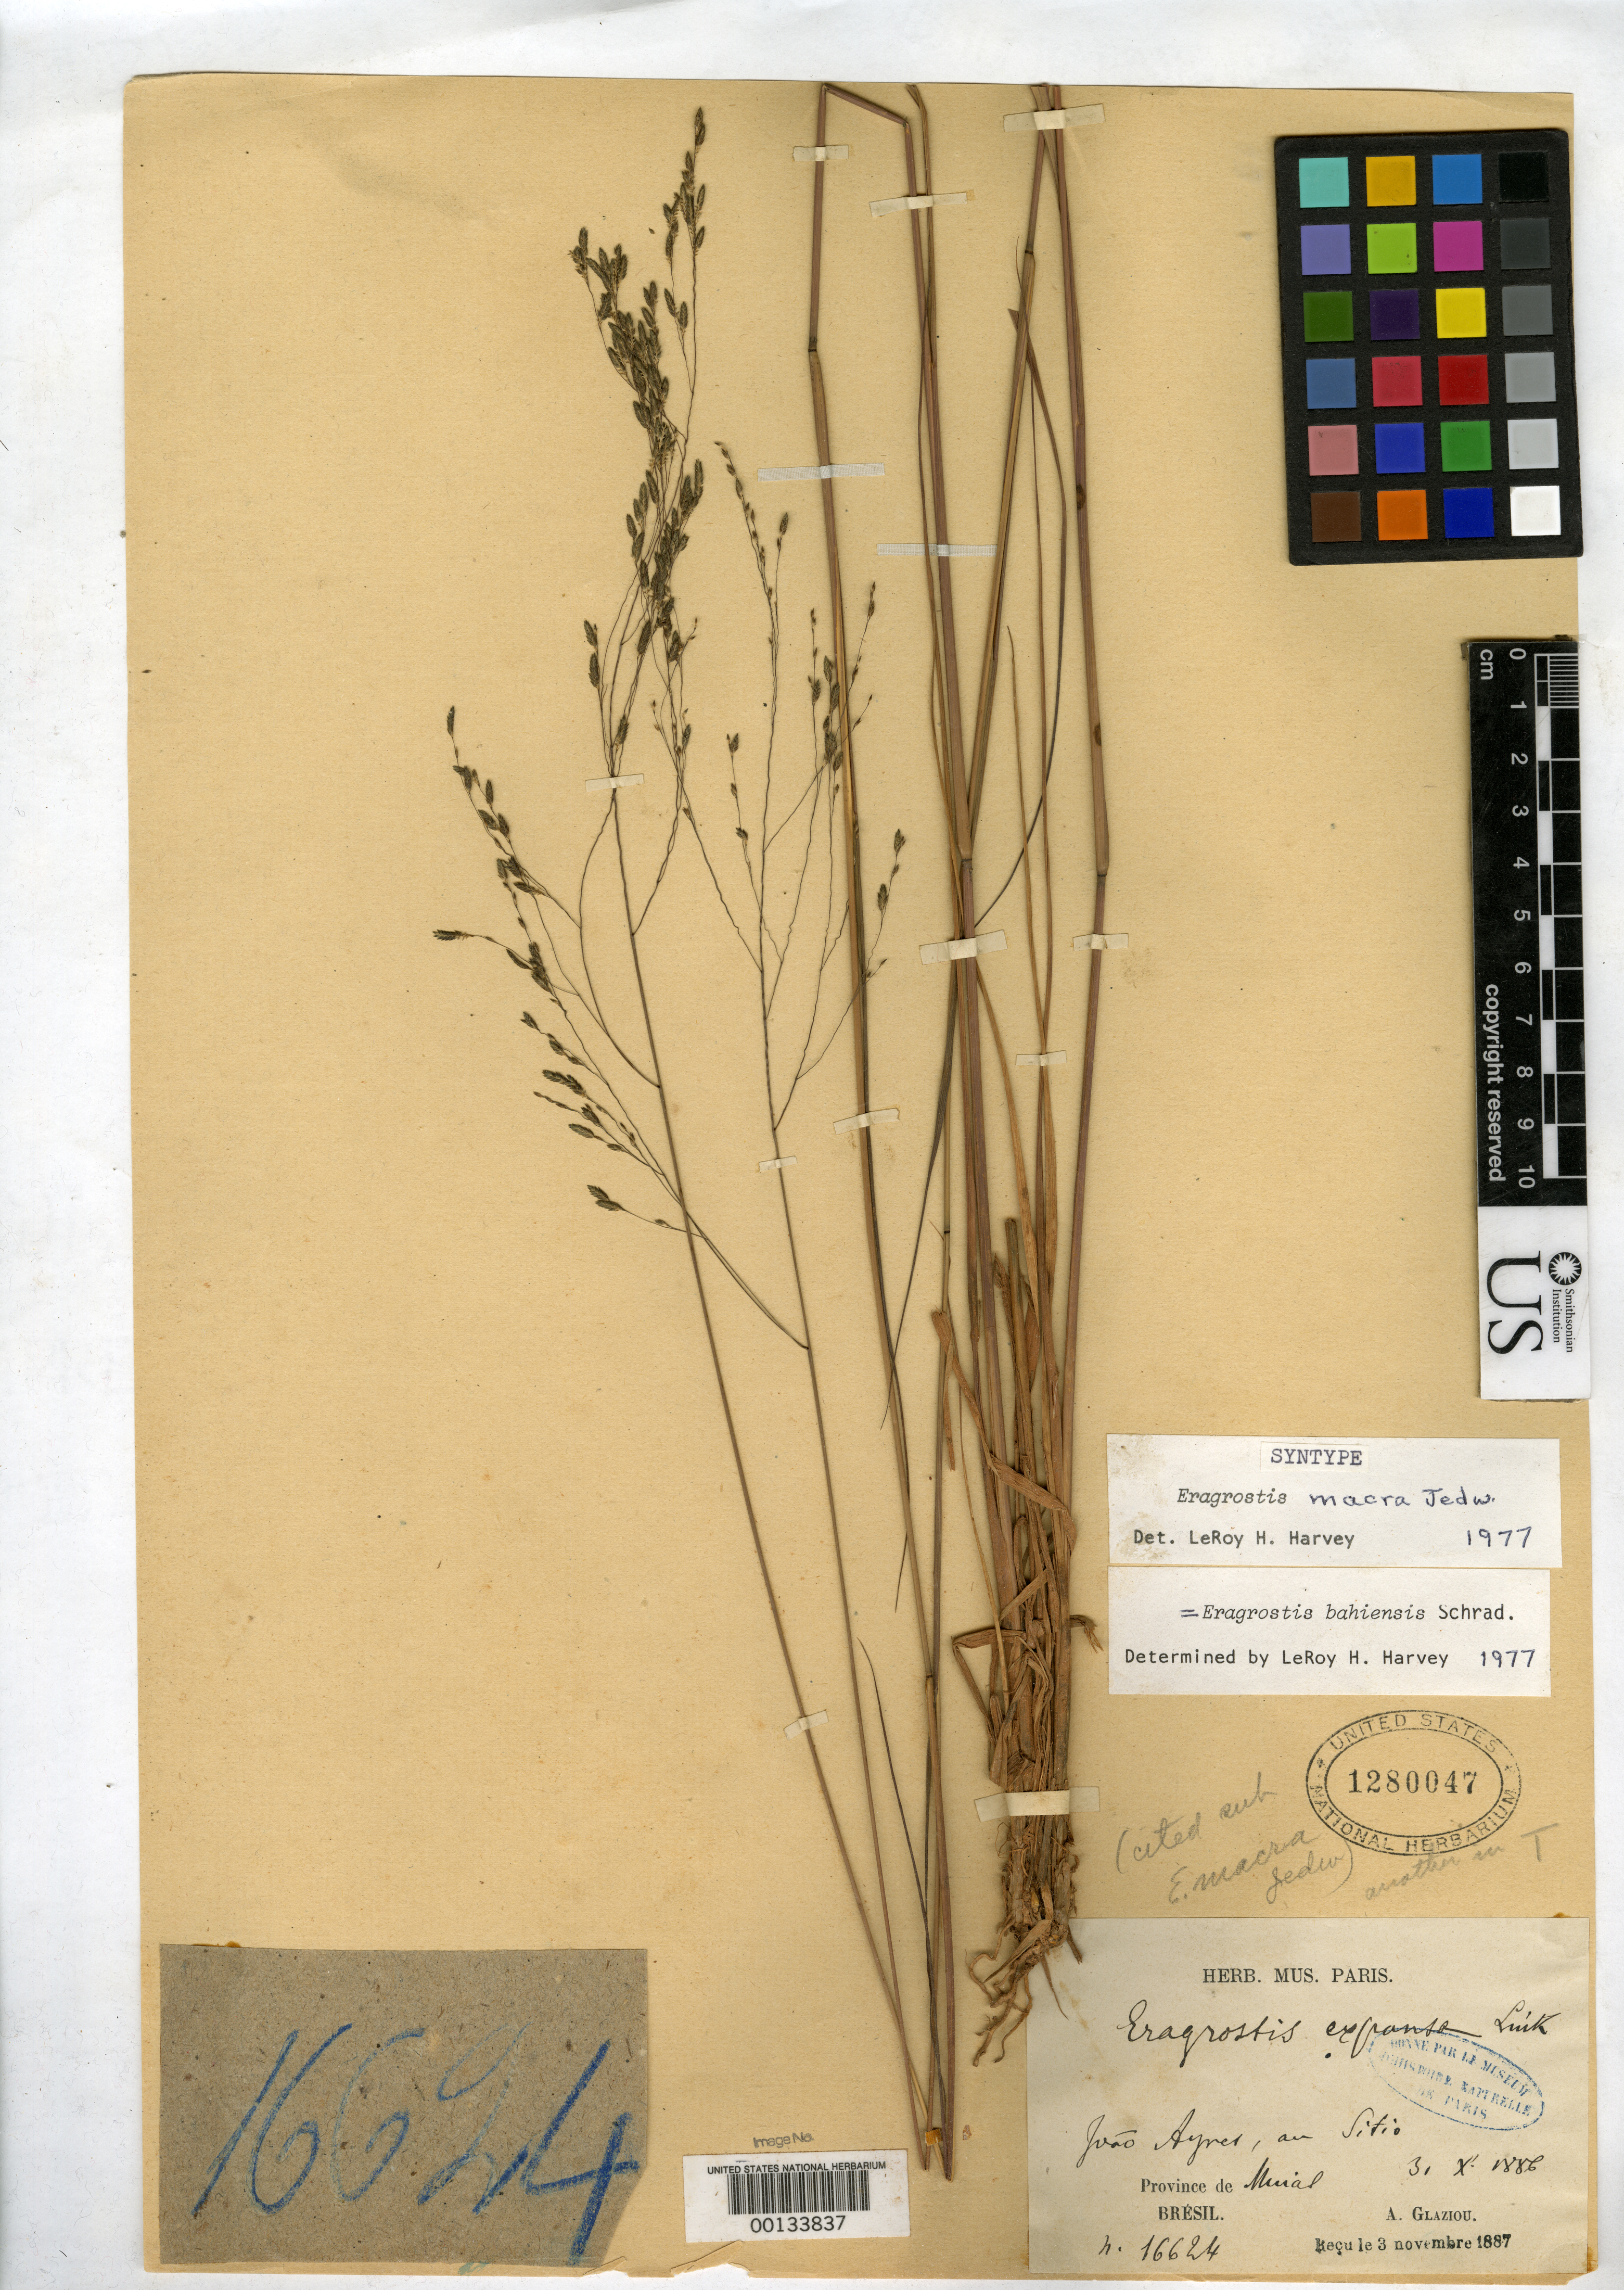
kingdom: Plantae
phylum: Tracheophyta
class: Liliopsida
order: Poales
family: Poaceae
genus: Eragrostis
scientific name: Eragrostis macra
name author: Jedwabn.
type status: Syntype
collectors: A. F. M. Glaziou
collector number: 16624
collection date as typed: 03 Nov 1887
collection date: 1887-11-03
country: Brazil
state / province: Minas Gerais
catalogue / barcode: US 1280047